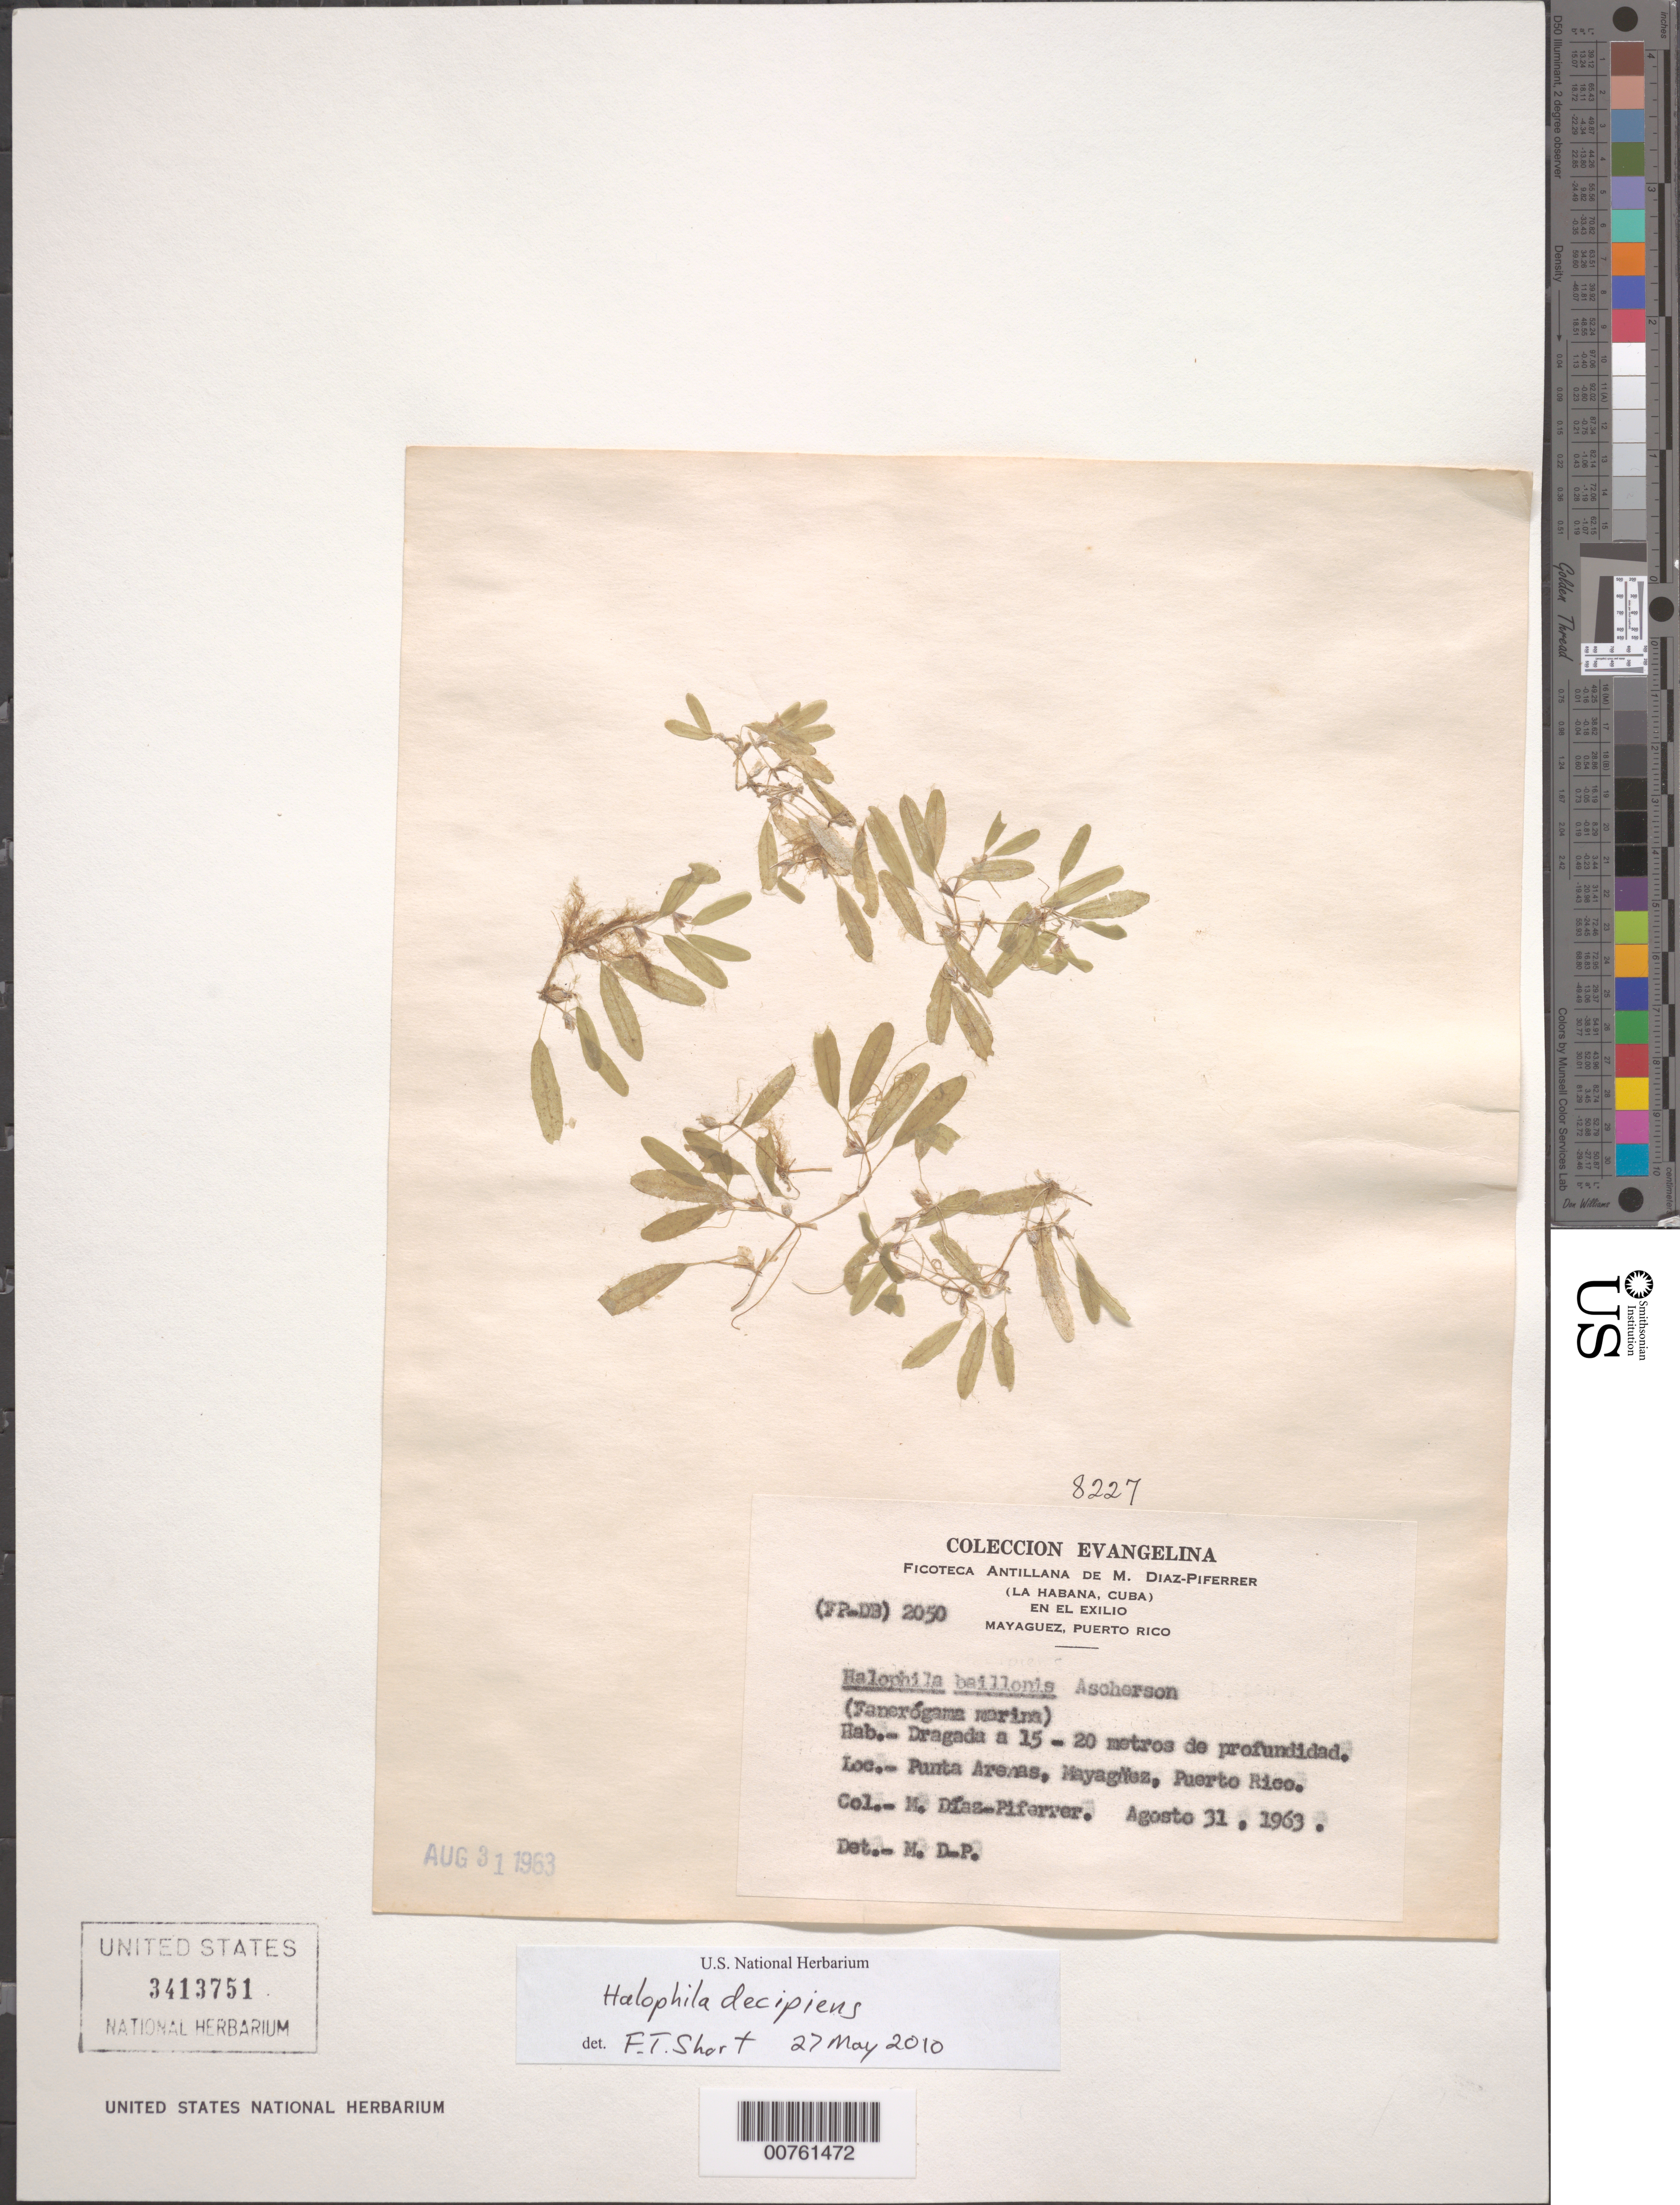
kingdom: Plantae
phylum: Tracheophyta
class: Liliopsida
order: Alismatales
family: Hydrocharitaceae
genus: Halophila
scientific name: Halophila decipiens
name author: Ostenf.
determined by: Short, F. T.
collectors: M. Diaz-Piferrer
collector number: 2050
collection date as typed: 31 Aug 1963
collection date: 1963-08-31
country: Puerto Rico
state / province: Mayagüez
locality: Mayagüez: Punta Arenas.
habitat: Dragado a 15-20 m de profundidad.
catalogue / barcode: US 3413751